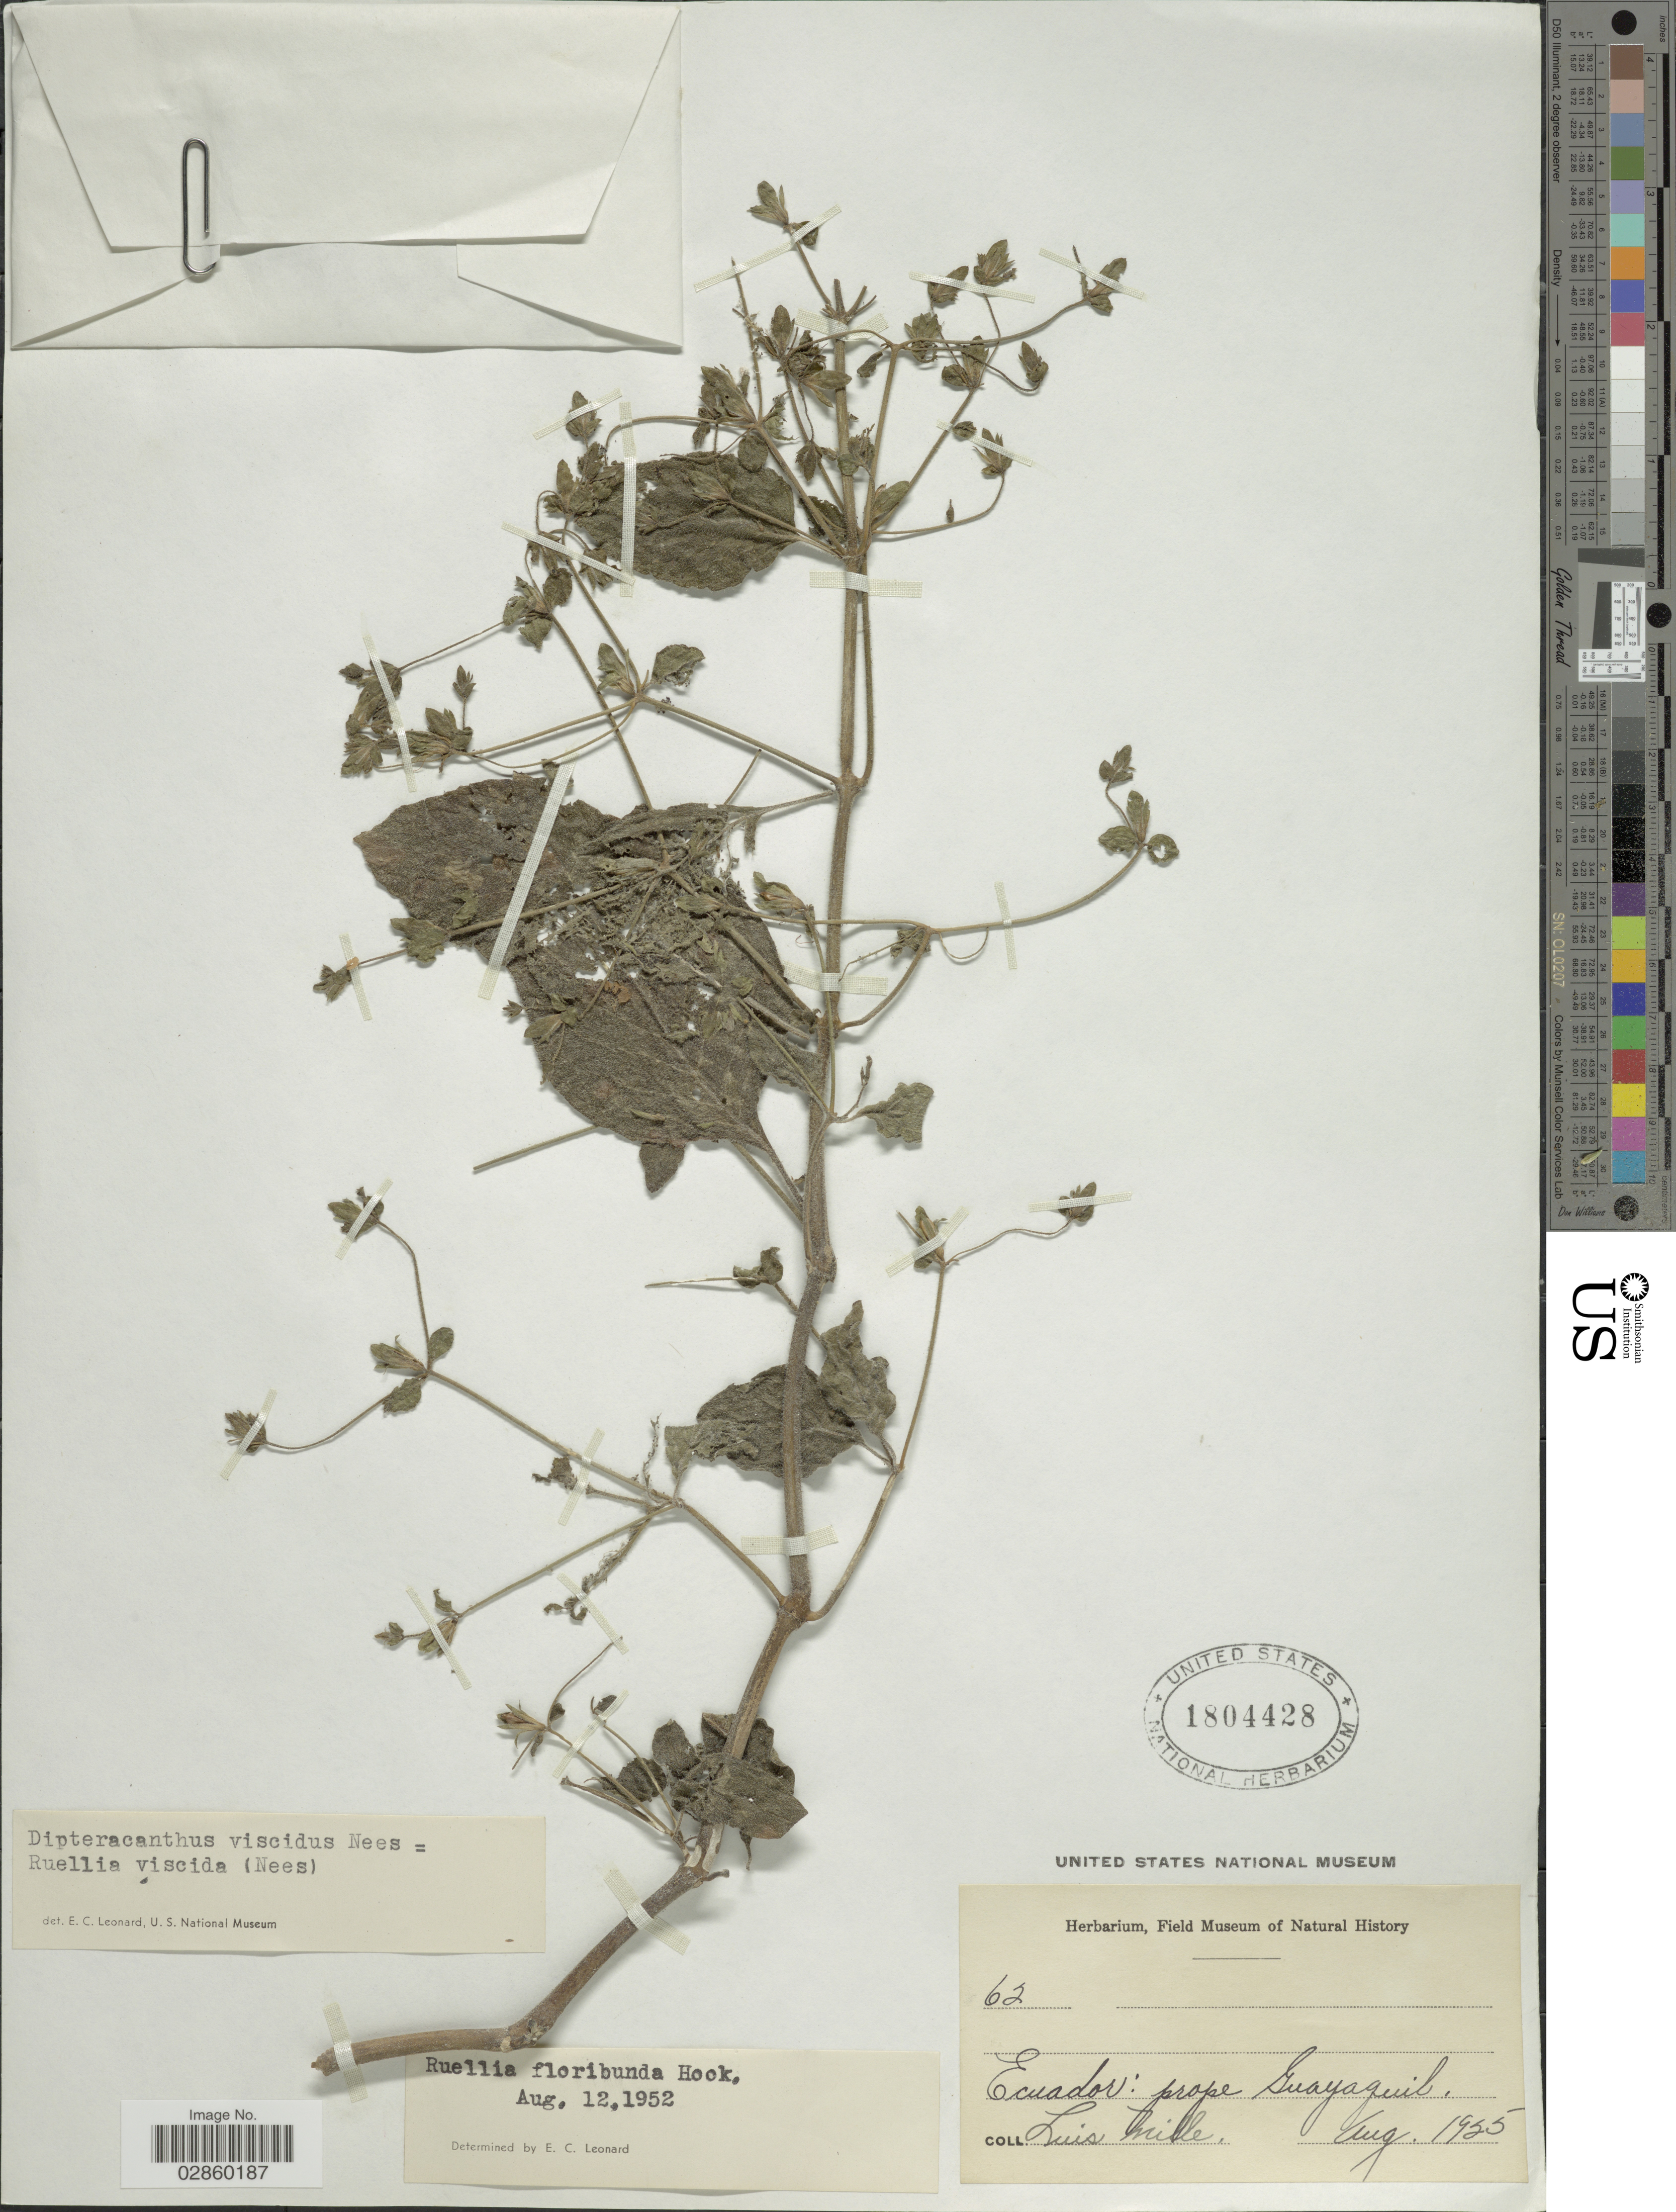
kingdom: Plantae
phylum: Tracheophyta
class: Magnoliopsida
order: Lamiales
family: Acanthaceae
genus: Ruellia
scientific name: Ruellia floribunda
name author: Hook.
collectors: L. Mille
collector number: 62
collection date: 1925-08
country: Ecuador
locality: Prope Guayaquil.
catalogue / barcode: US 1804428